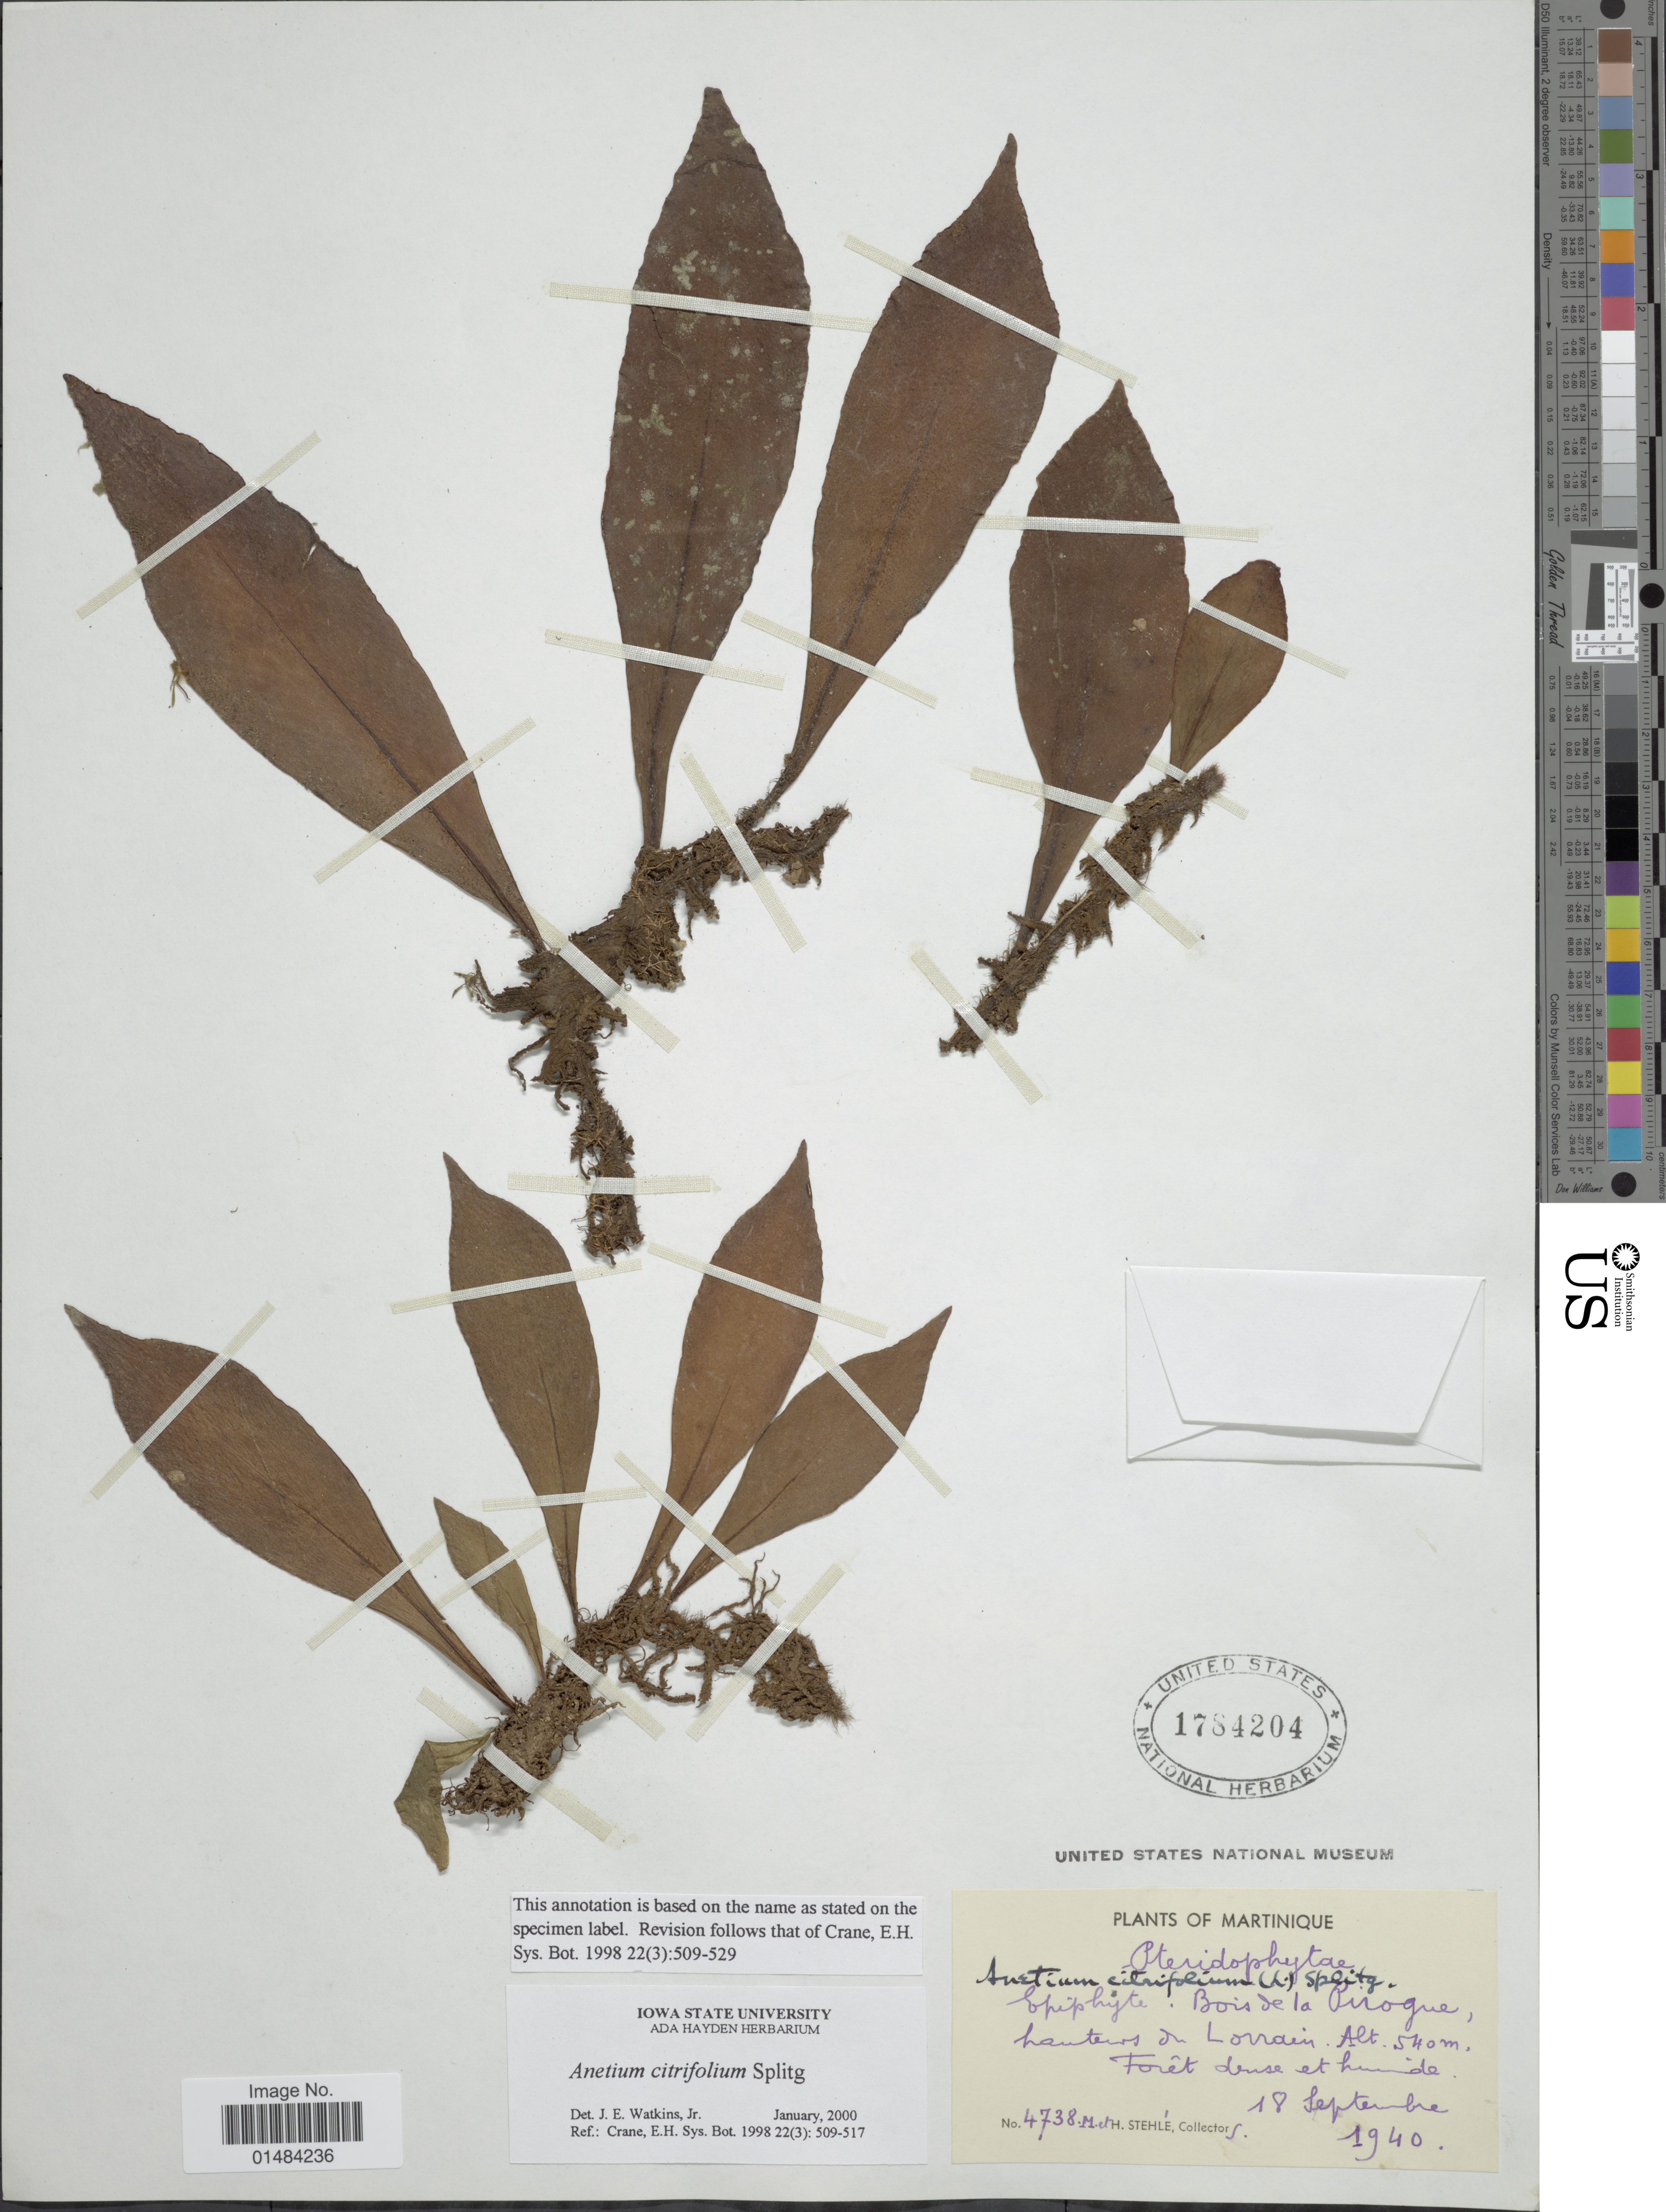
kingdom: Plantae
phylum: Tracheophyta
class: Polypodiopsida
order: Polypodiales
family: Pteridaceae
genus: Anetium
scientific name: Anetium citrifolium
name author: (L.) Splitg.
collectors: M. Stehlé & H. Stehlé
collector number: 4738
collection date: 1940-09-18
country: Martinique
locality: Bois de la Pirogue, hautens de Lorrain.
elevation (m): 540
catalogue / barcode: US 1784204